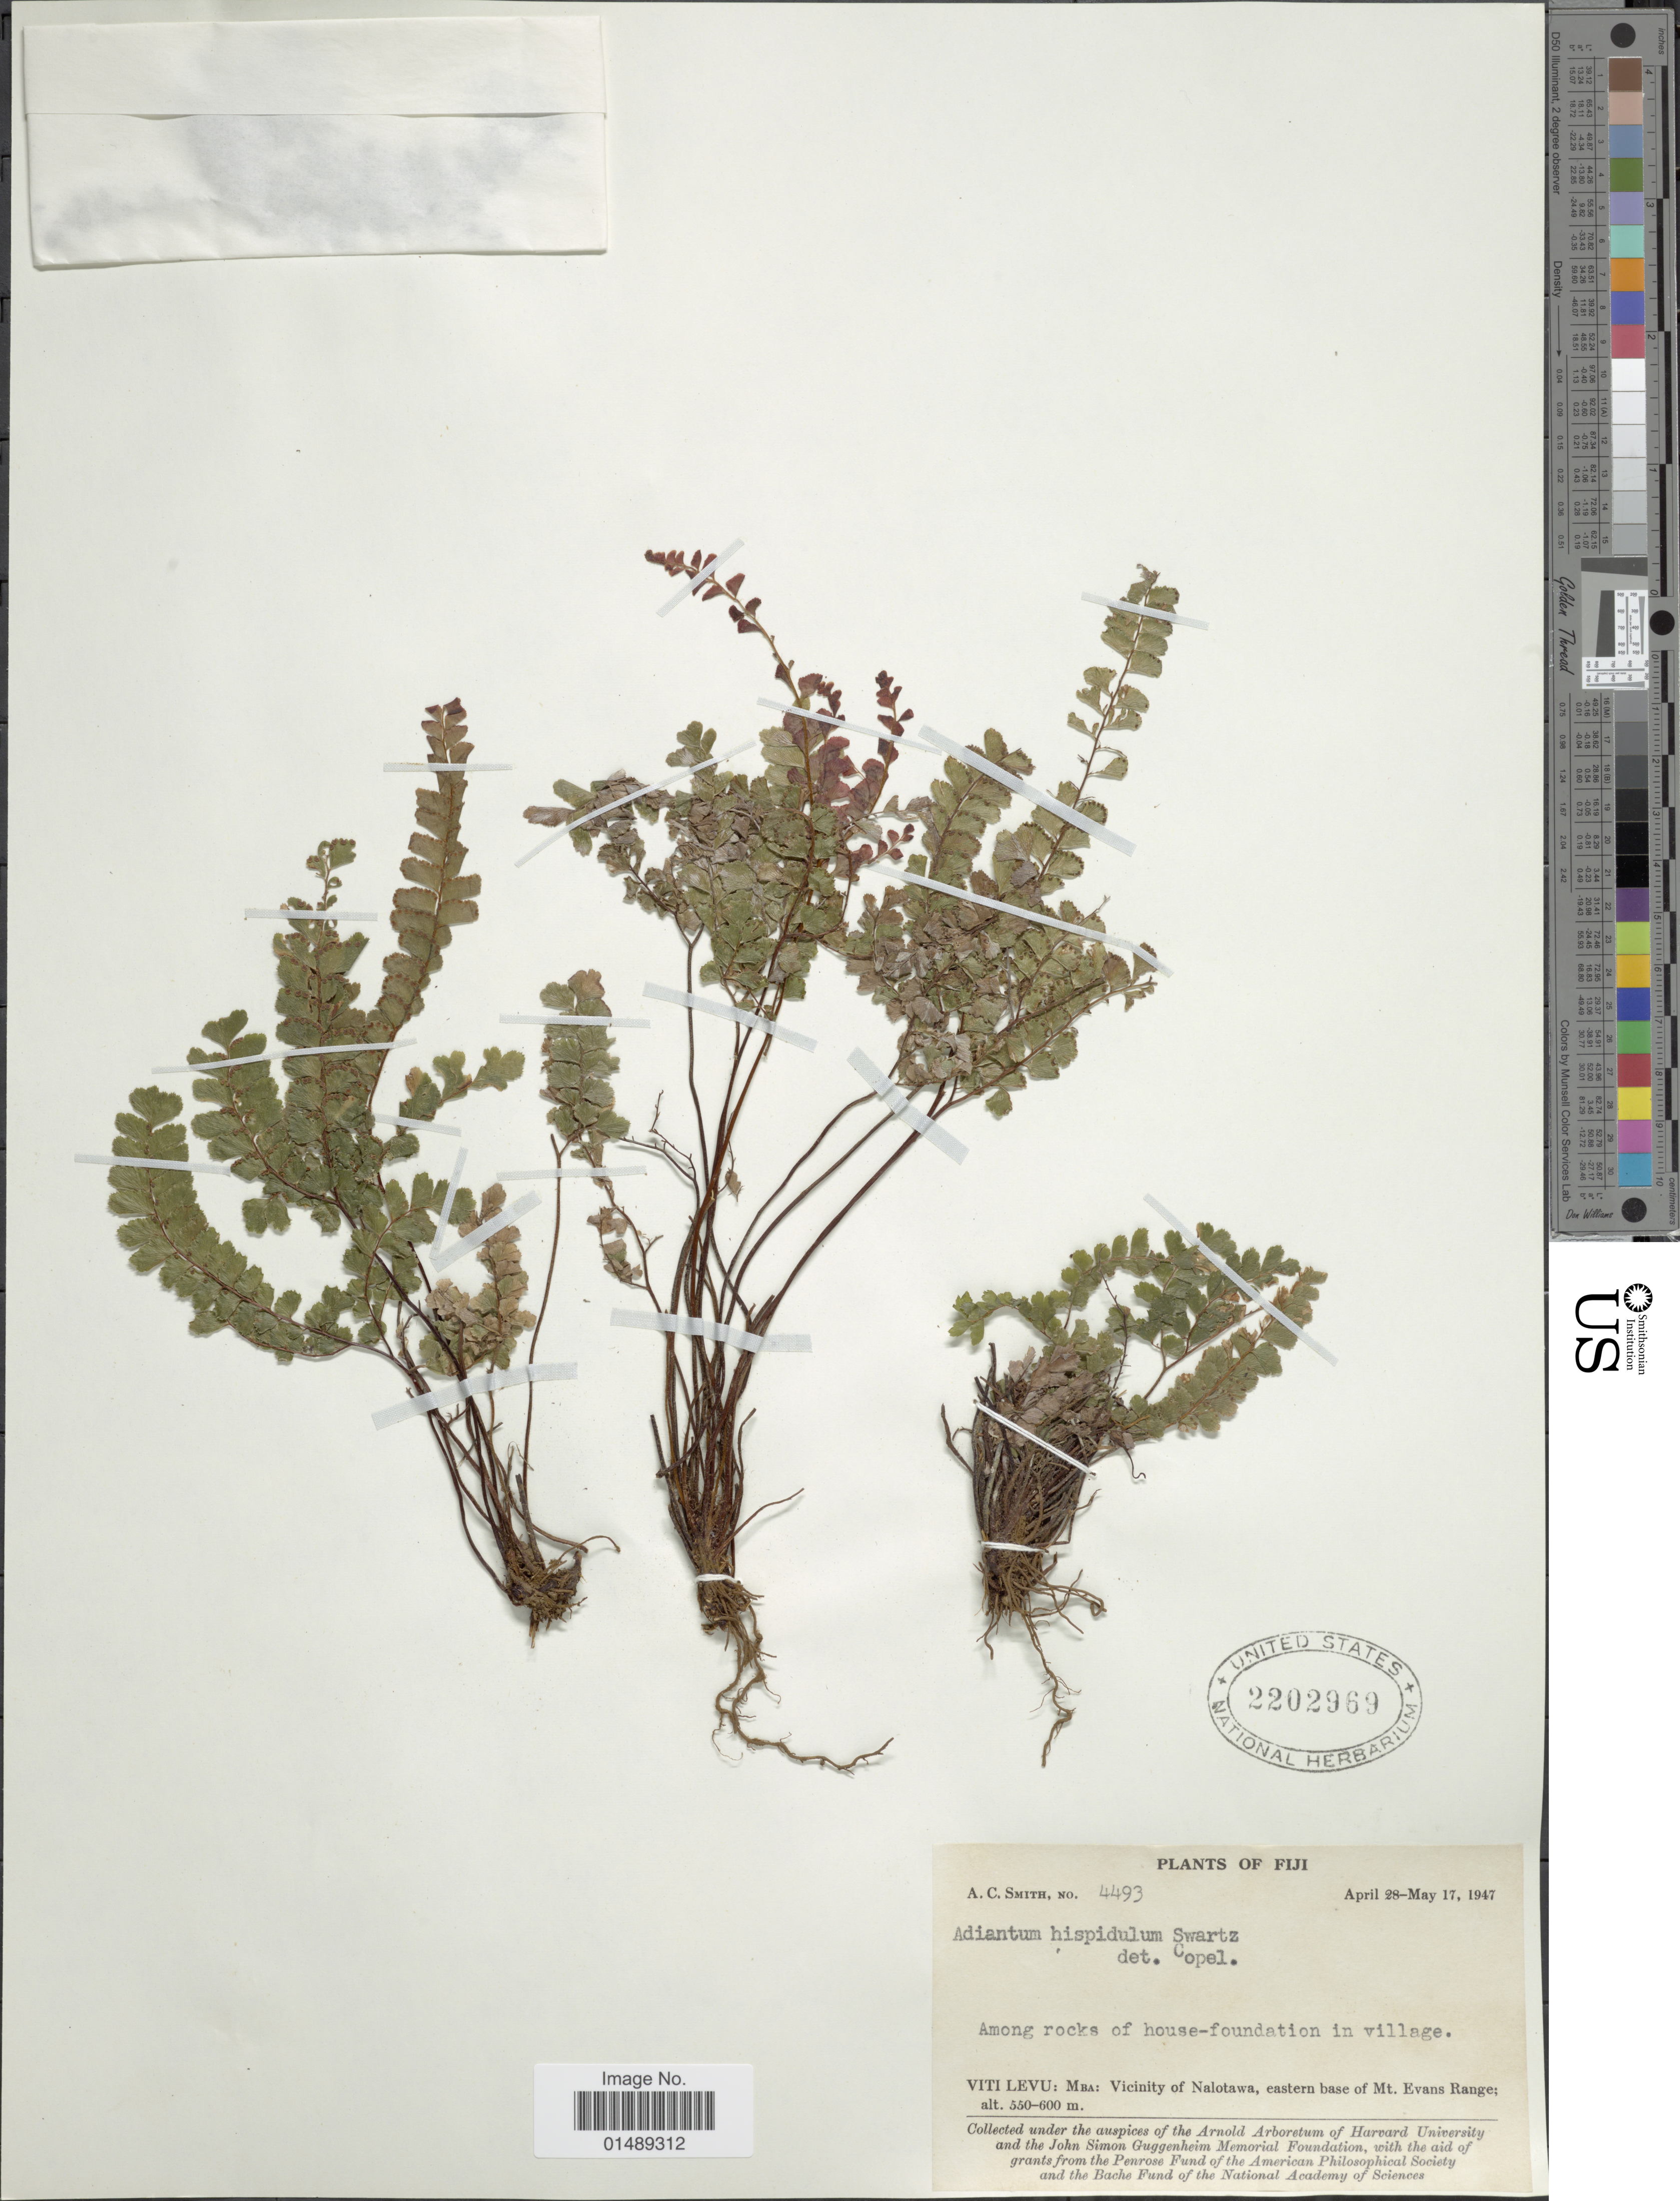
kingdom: Plantae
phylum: Tracheophyta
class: Polypodiopsida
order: Polypodiales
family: Pteridaceae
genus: Adiantum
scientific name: Adiantum hispidulum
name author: Sw.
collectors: A. C. Smith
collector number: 4493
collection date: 1947-04-28/1947-05-17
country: Fiji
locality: Viti Levu: Mba, Vicinity of Nalotawa, Eastern base of Mt. Evans Range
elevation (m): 550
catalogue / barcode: US 2202969